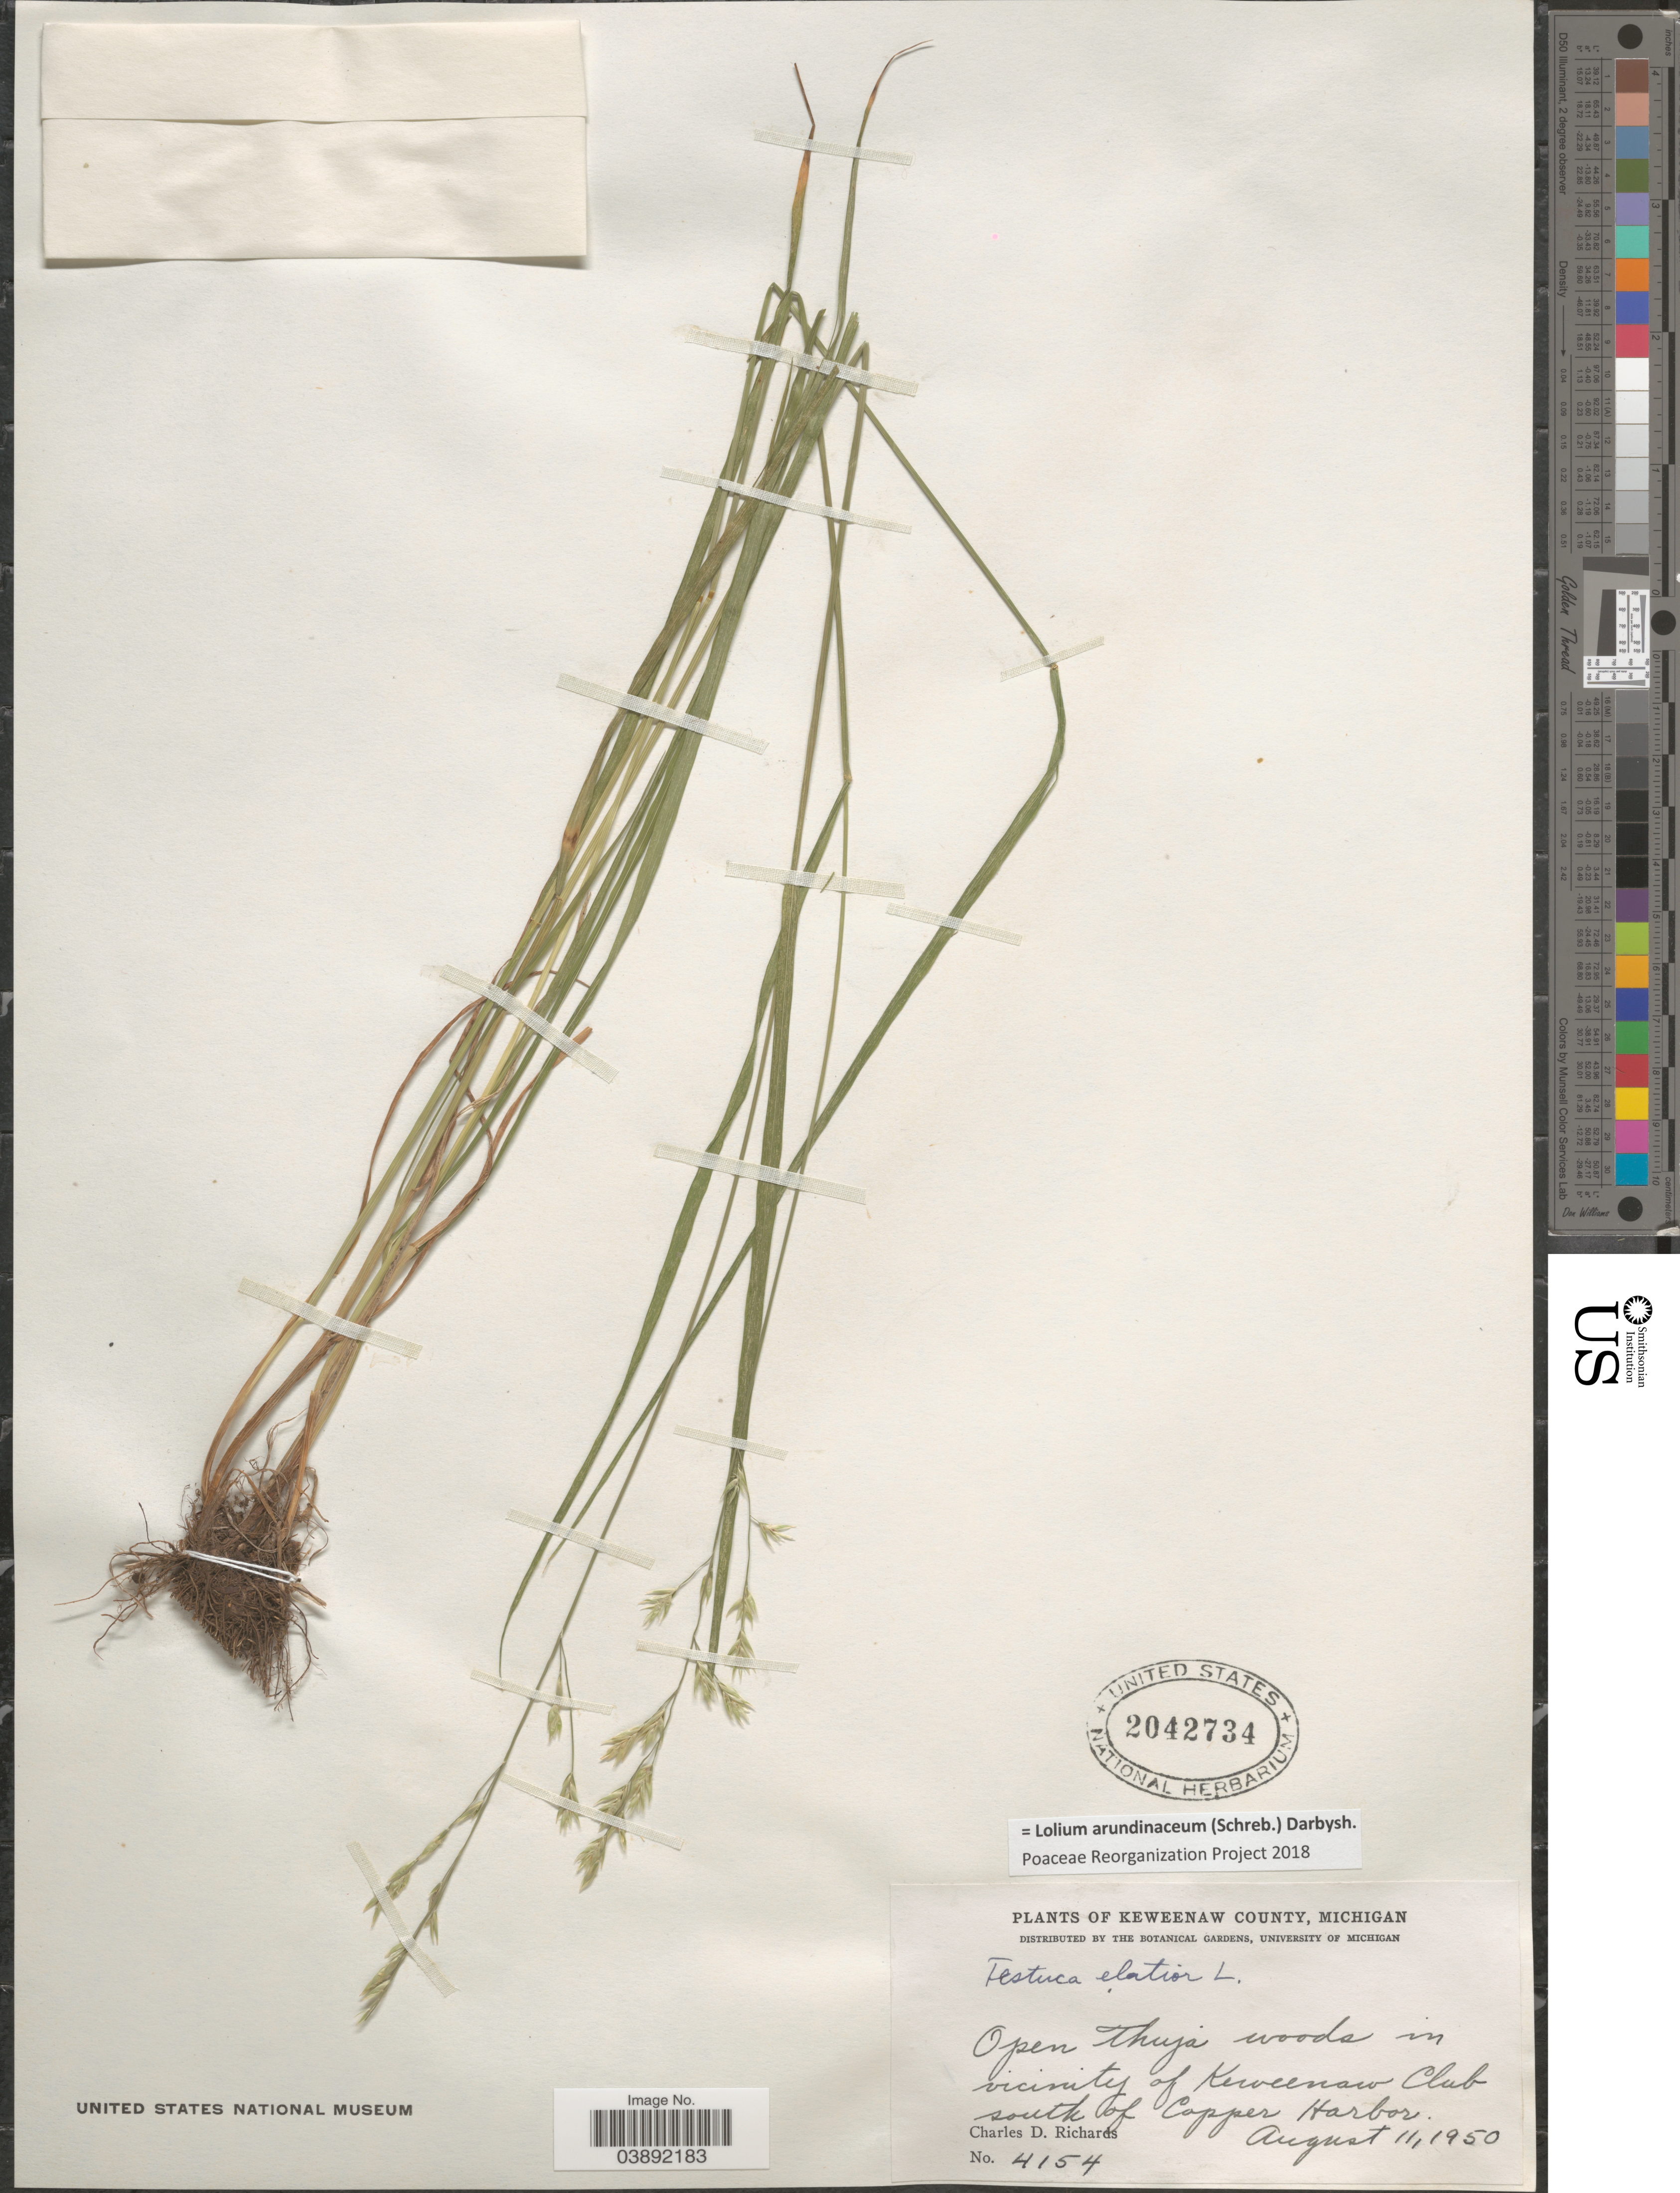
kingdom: Plantae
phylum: Tracheophyta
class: Liliopsida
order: Poales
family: Poaceae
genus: Lolium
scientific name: Lolium arundinaceum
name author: (Schreb.) Darbysh.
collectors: C. Richards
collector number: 4154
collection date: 1950-08-11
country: United States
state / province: Michigan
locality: Keweenaw County. Open Thuja woods in vicinity of Keweenaw Club south of Copper Harbor.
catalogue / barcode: US 2042734